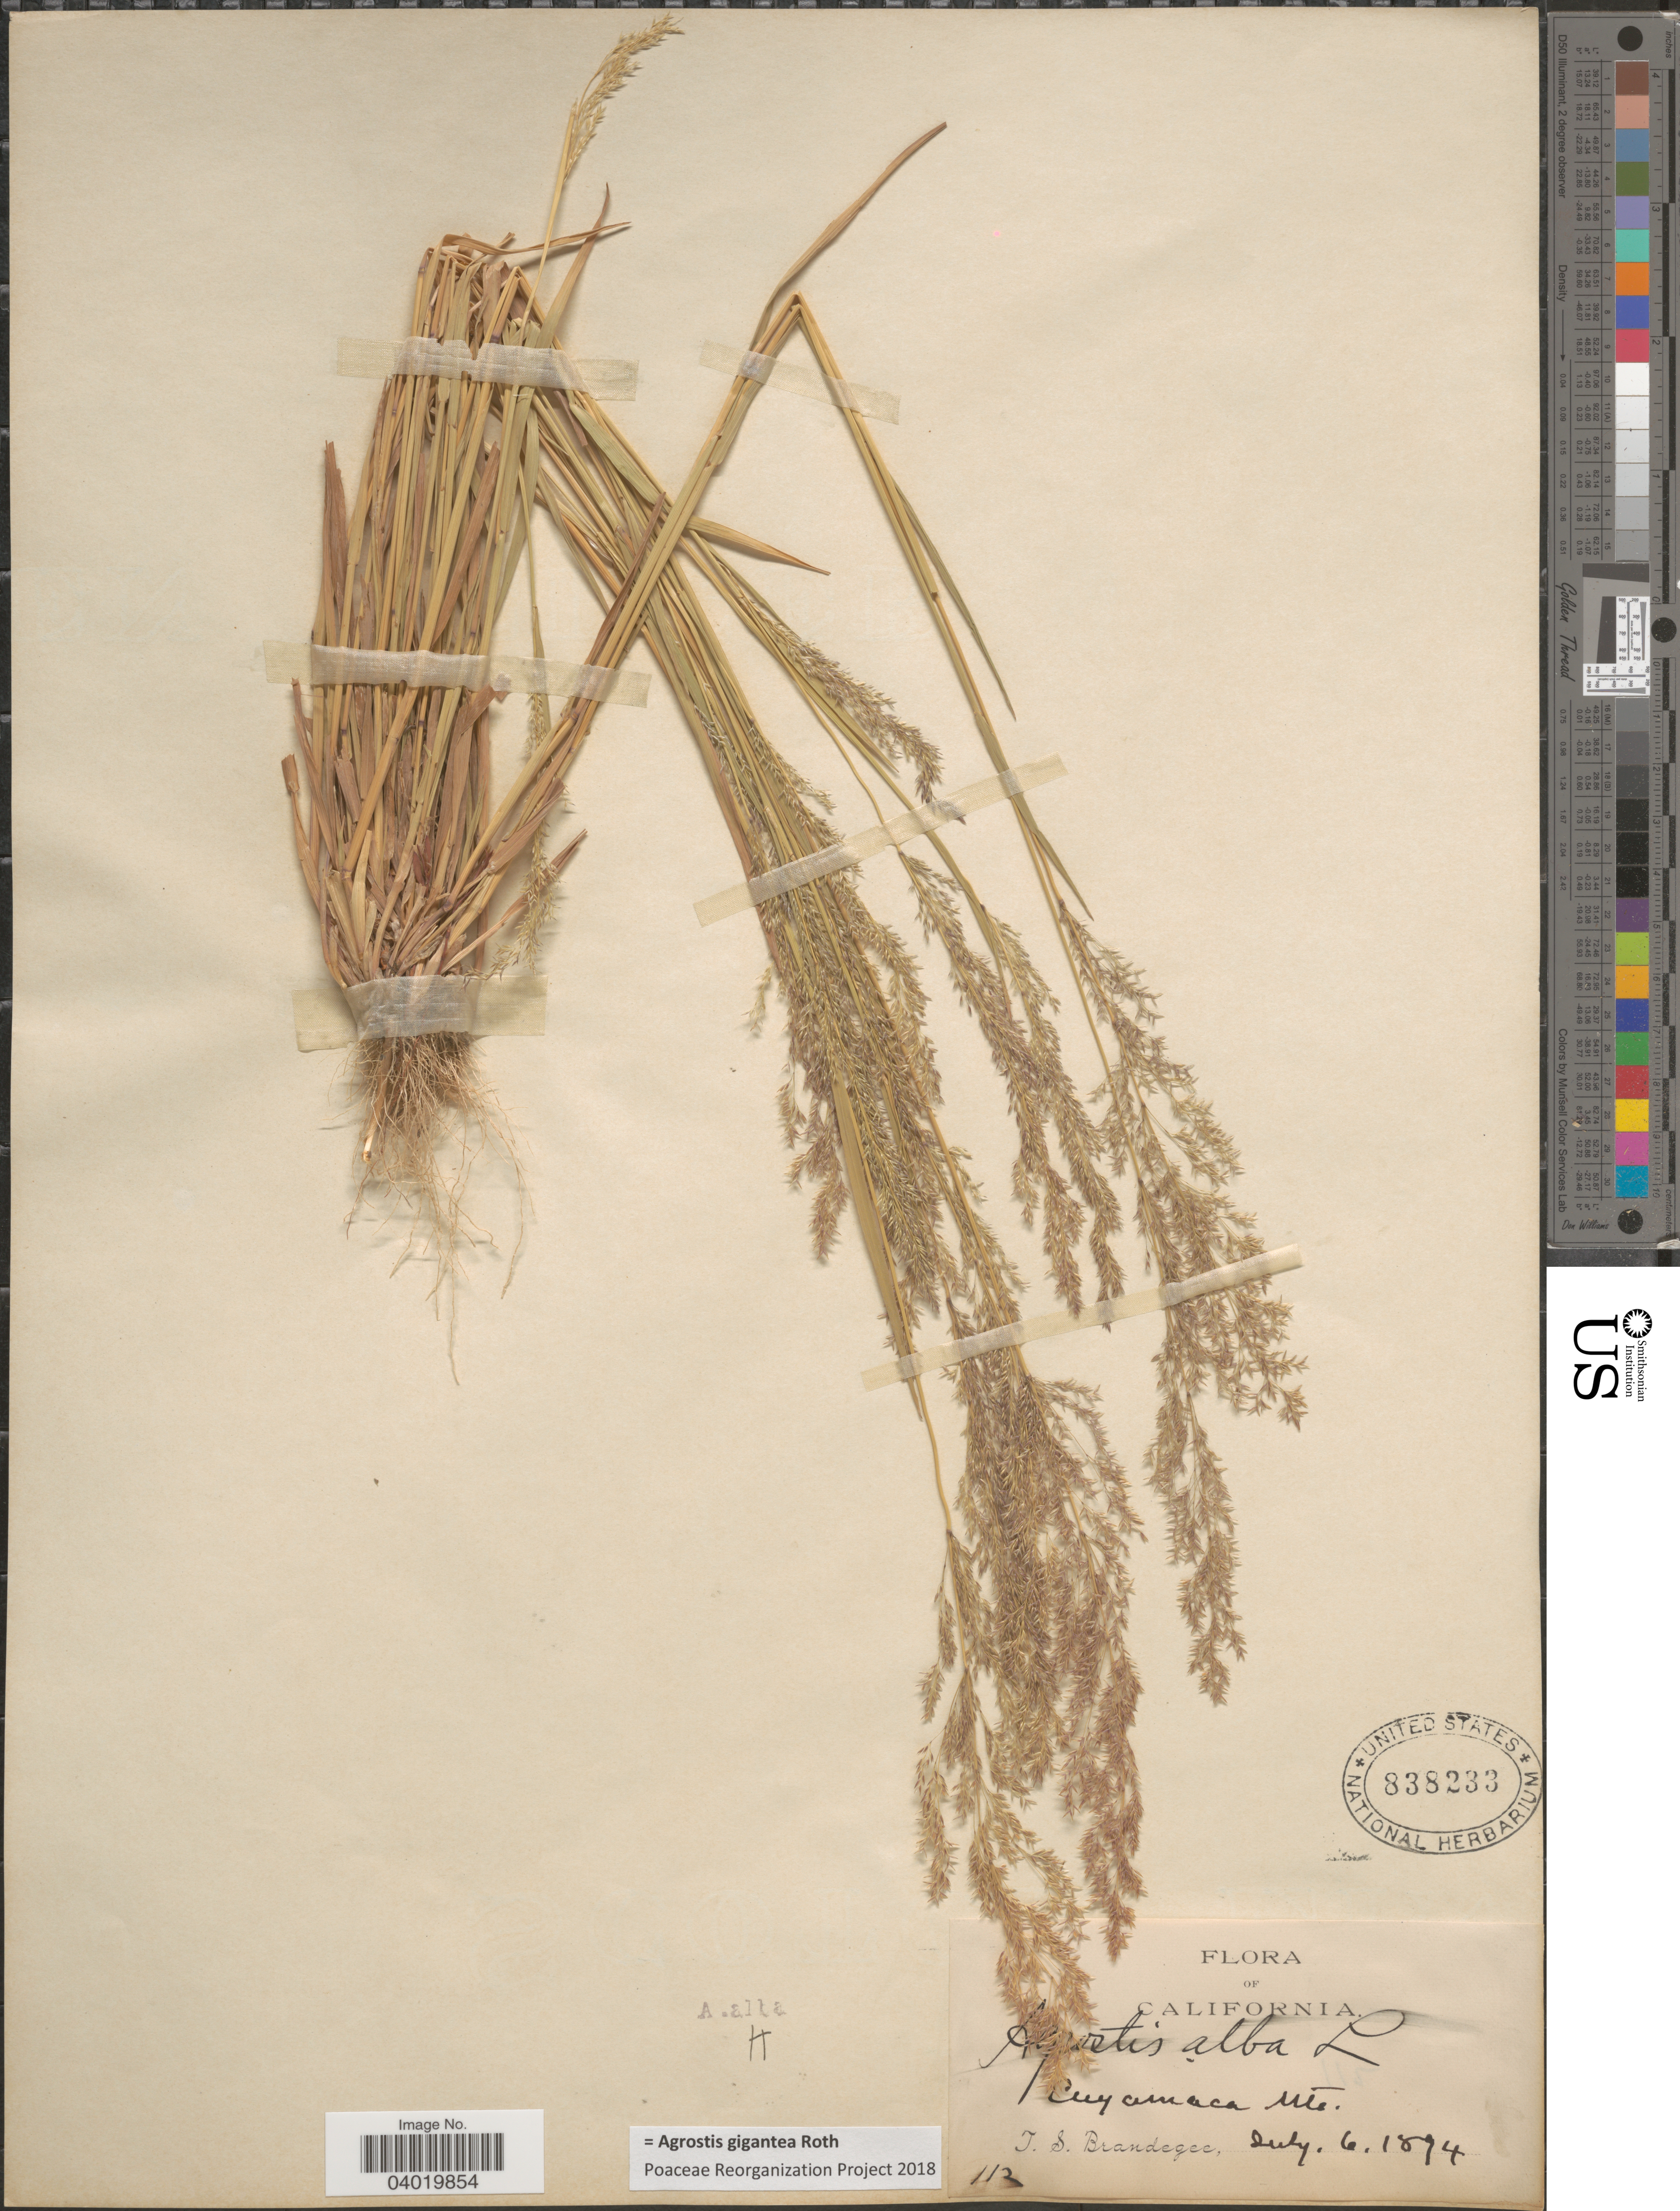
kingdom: Plantae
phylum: Tracheophyta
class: Liliopsida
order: Poales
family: Poaceae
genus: Agrostis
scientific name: Agrostis gigantea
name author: Roth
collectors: T. S. Brandegee (herbarium)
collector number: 112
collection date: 1894-07-06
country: United States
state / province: California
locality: Cuyamaca Mts.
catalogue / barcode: US 838233